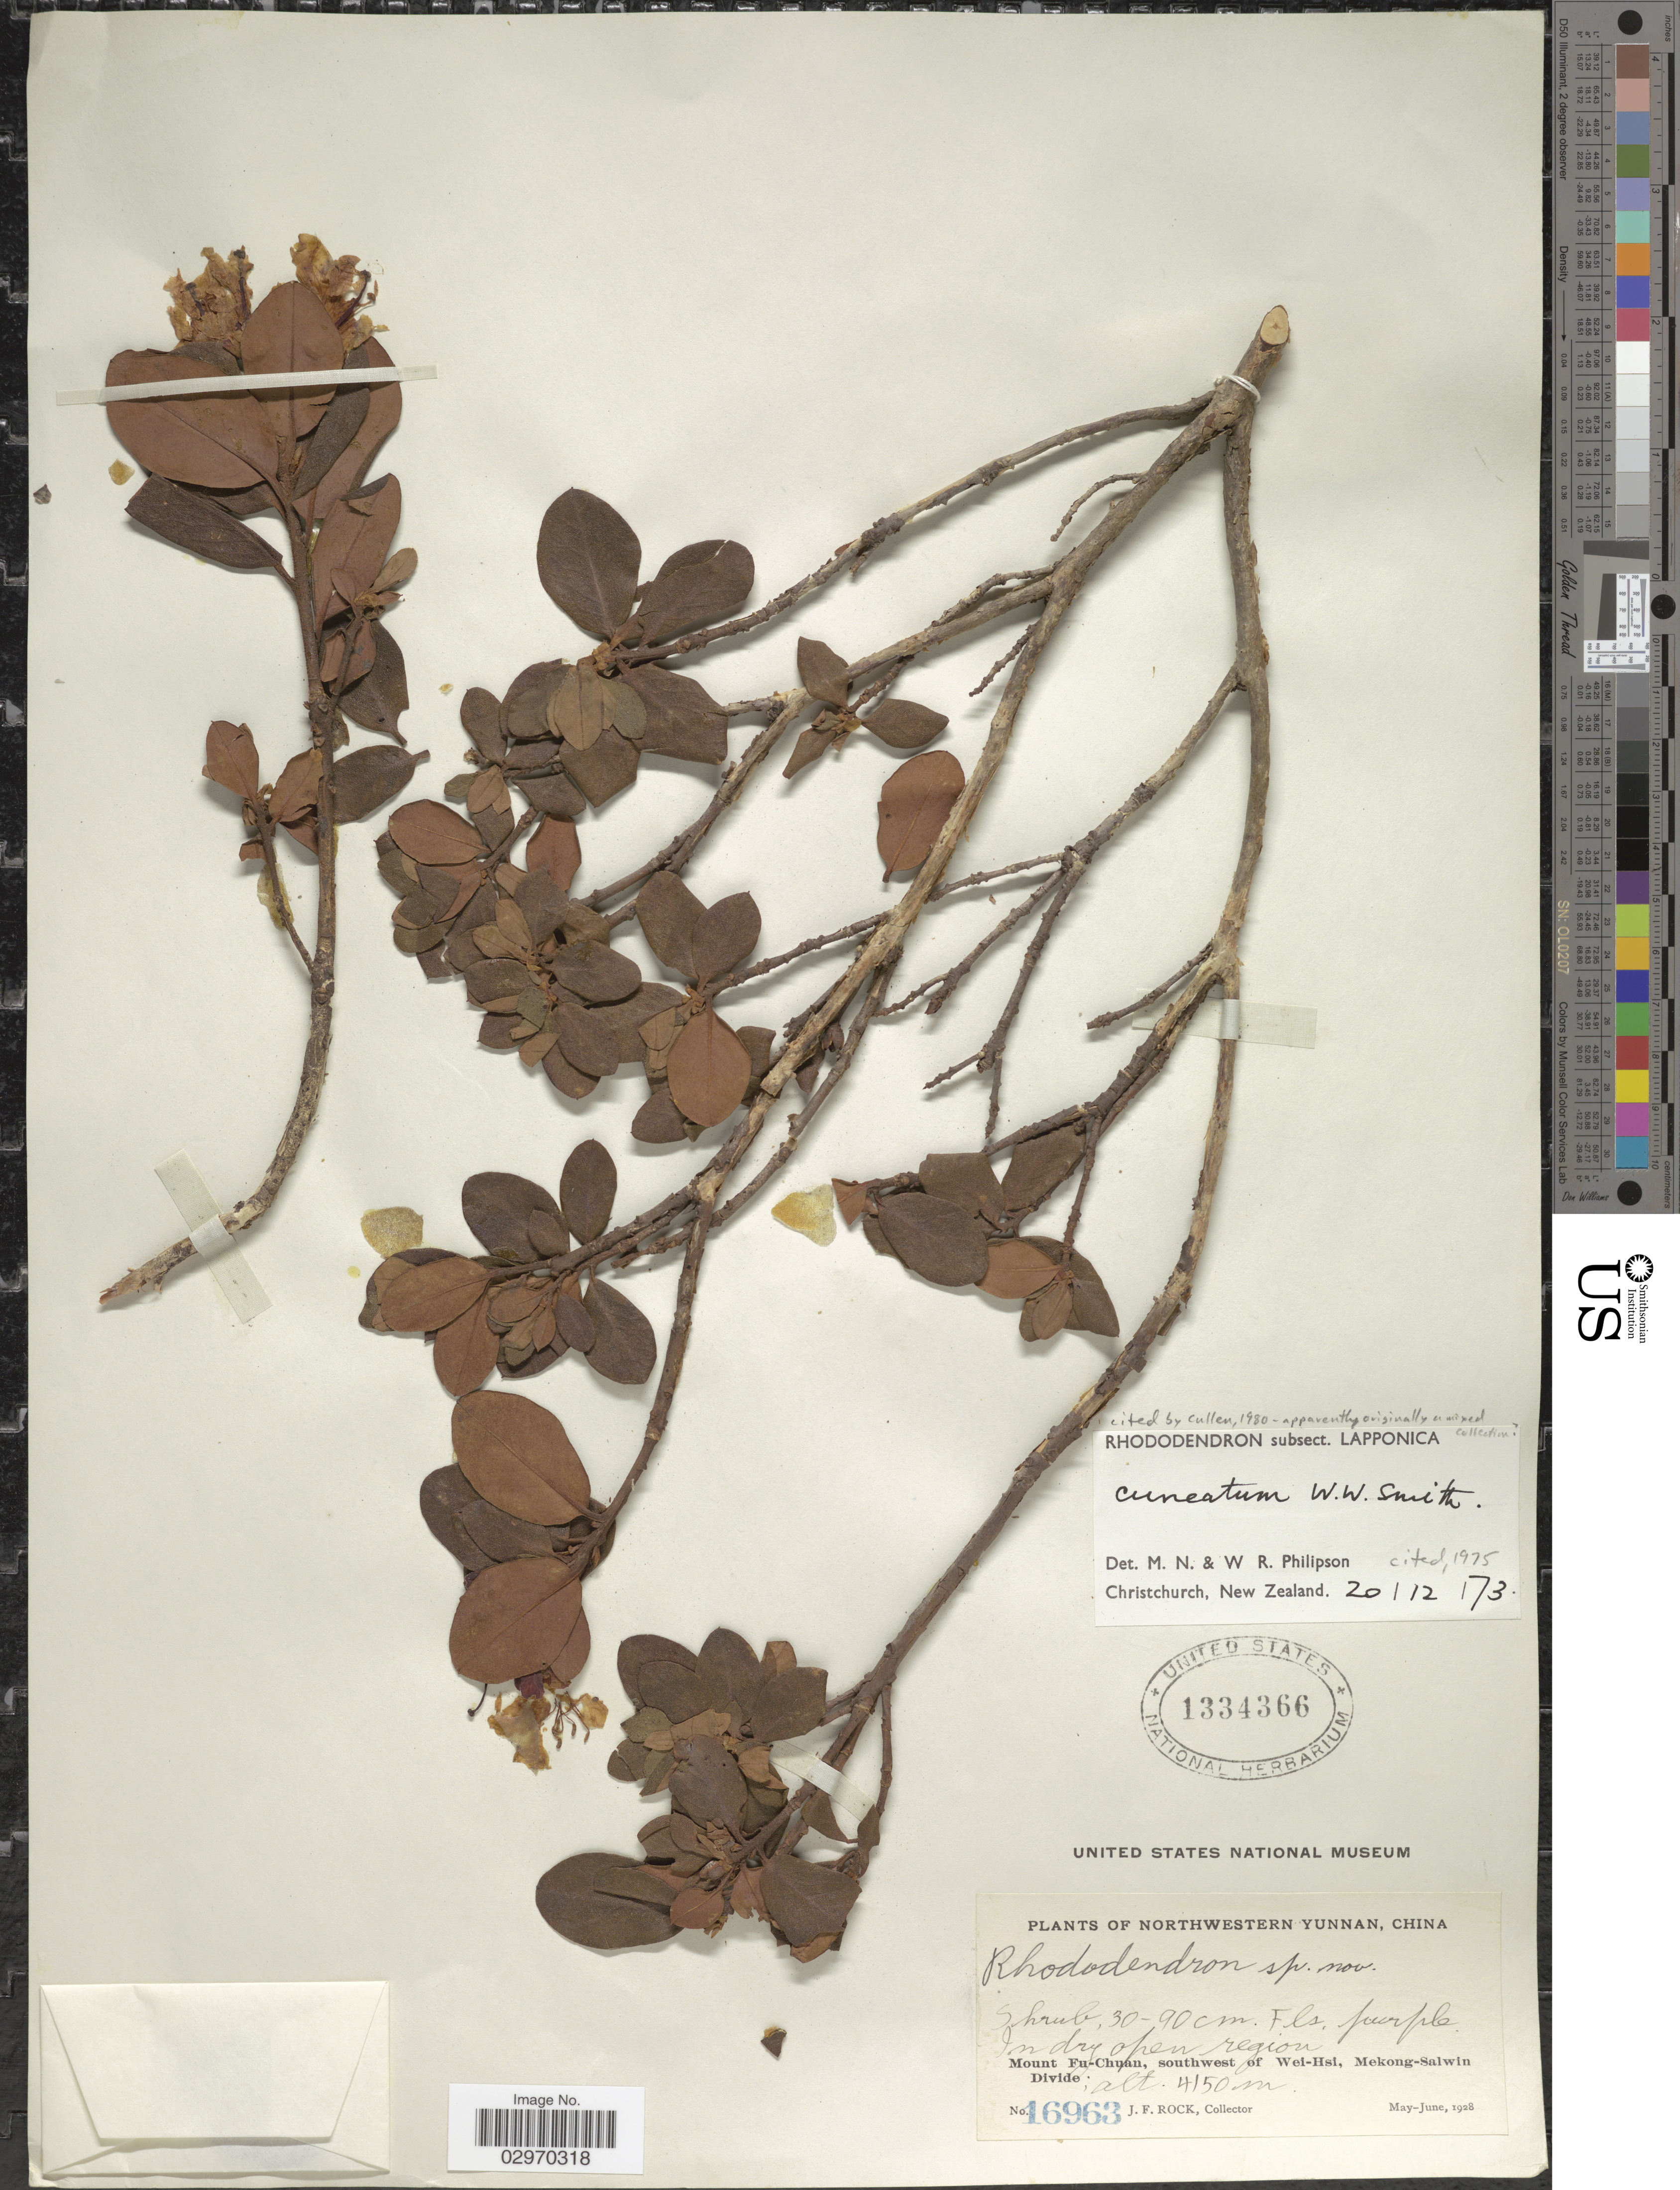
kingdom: Plantae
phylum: Tracheophyta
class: Magnoliopsida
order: Ericales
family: Ericaceae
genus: Rhododendron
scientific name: Rhododendron cuneatum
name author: W.W. Sm.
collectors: J. Rock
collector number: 16963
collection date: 1928-05/1928-06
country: China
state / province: Yunnan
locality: Northwestern Yunnan. In dry open region. Mount Fu-Chuan, southwest of Wei-Hsi, Mekong-Salwin Divide.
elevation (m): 4150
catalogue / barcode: US 1334366